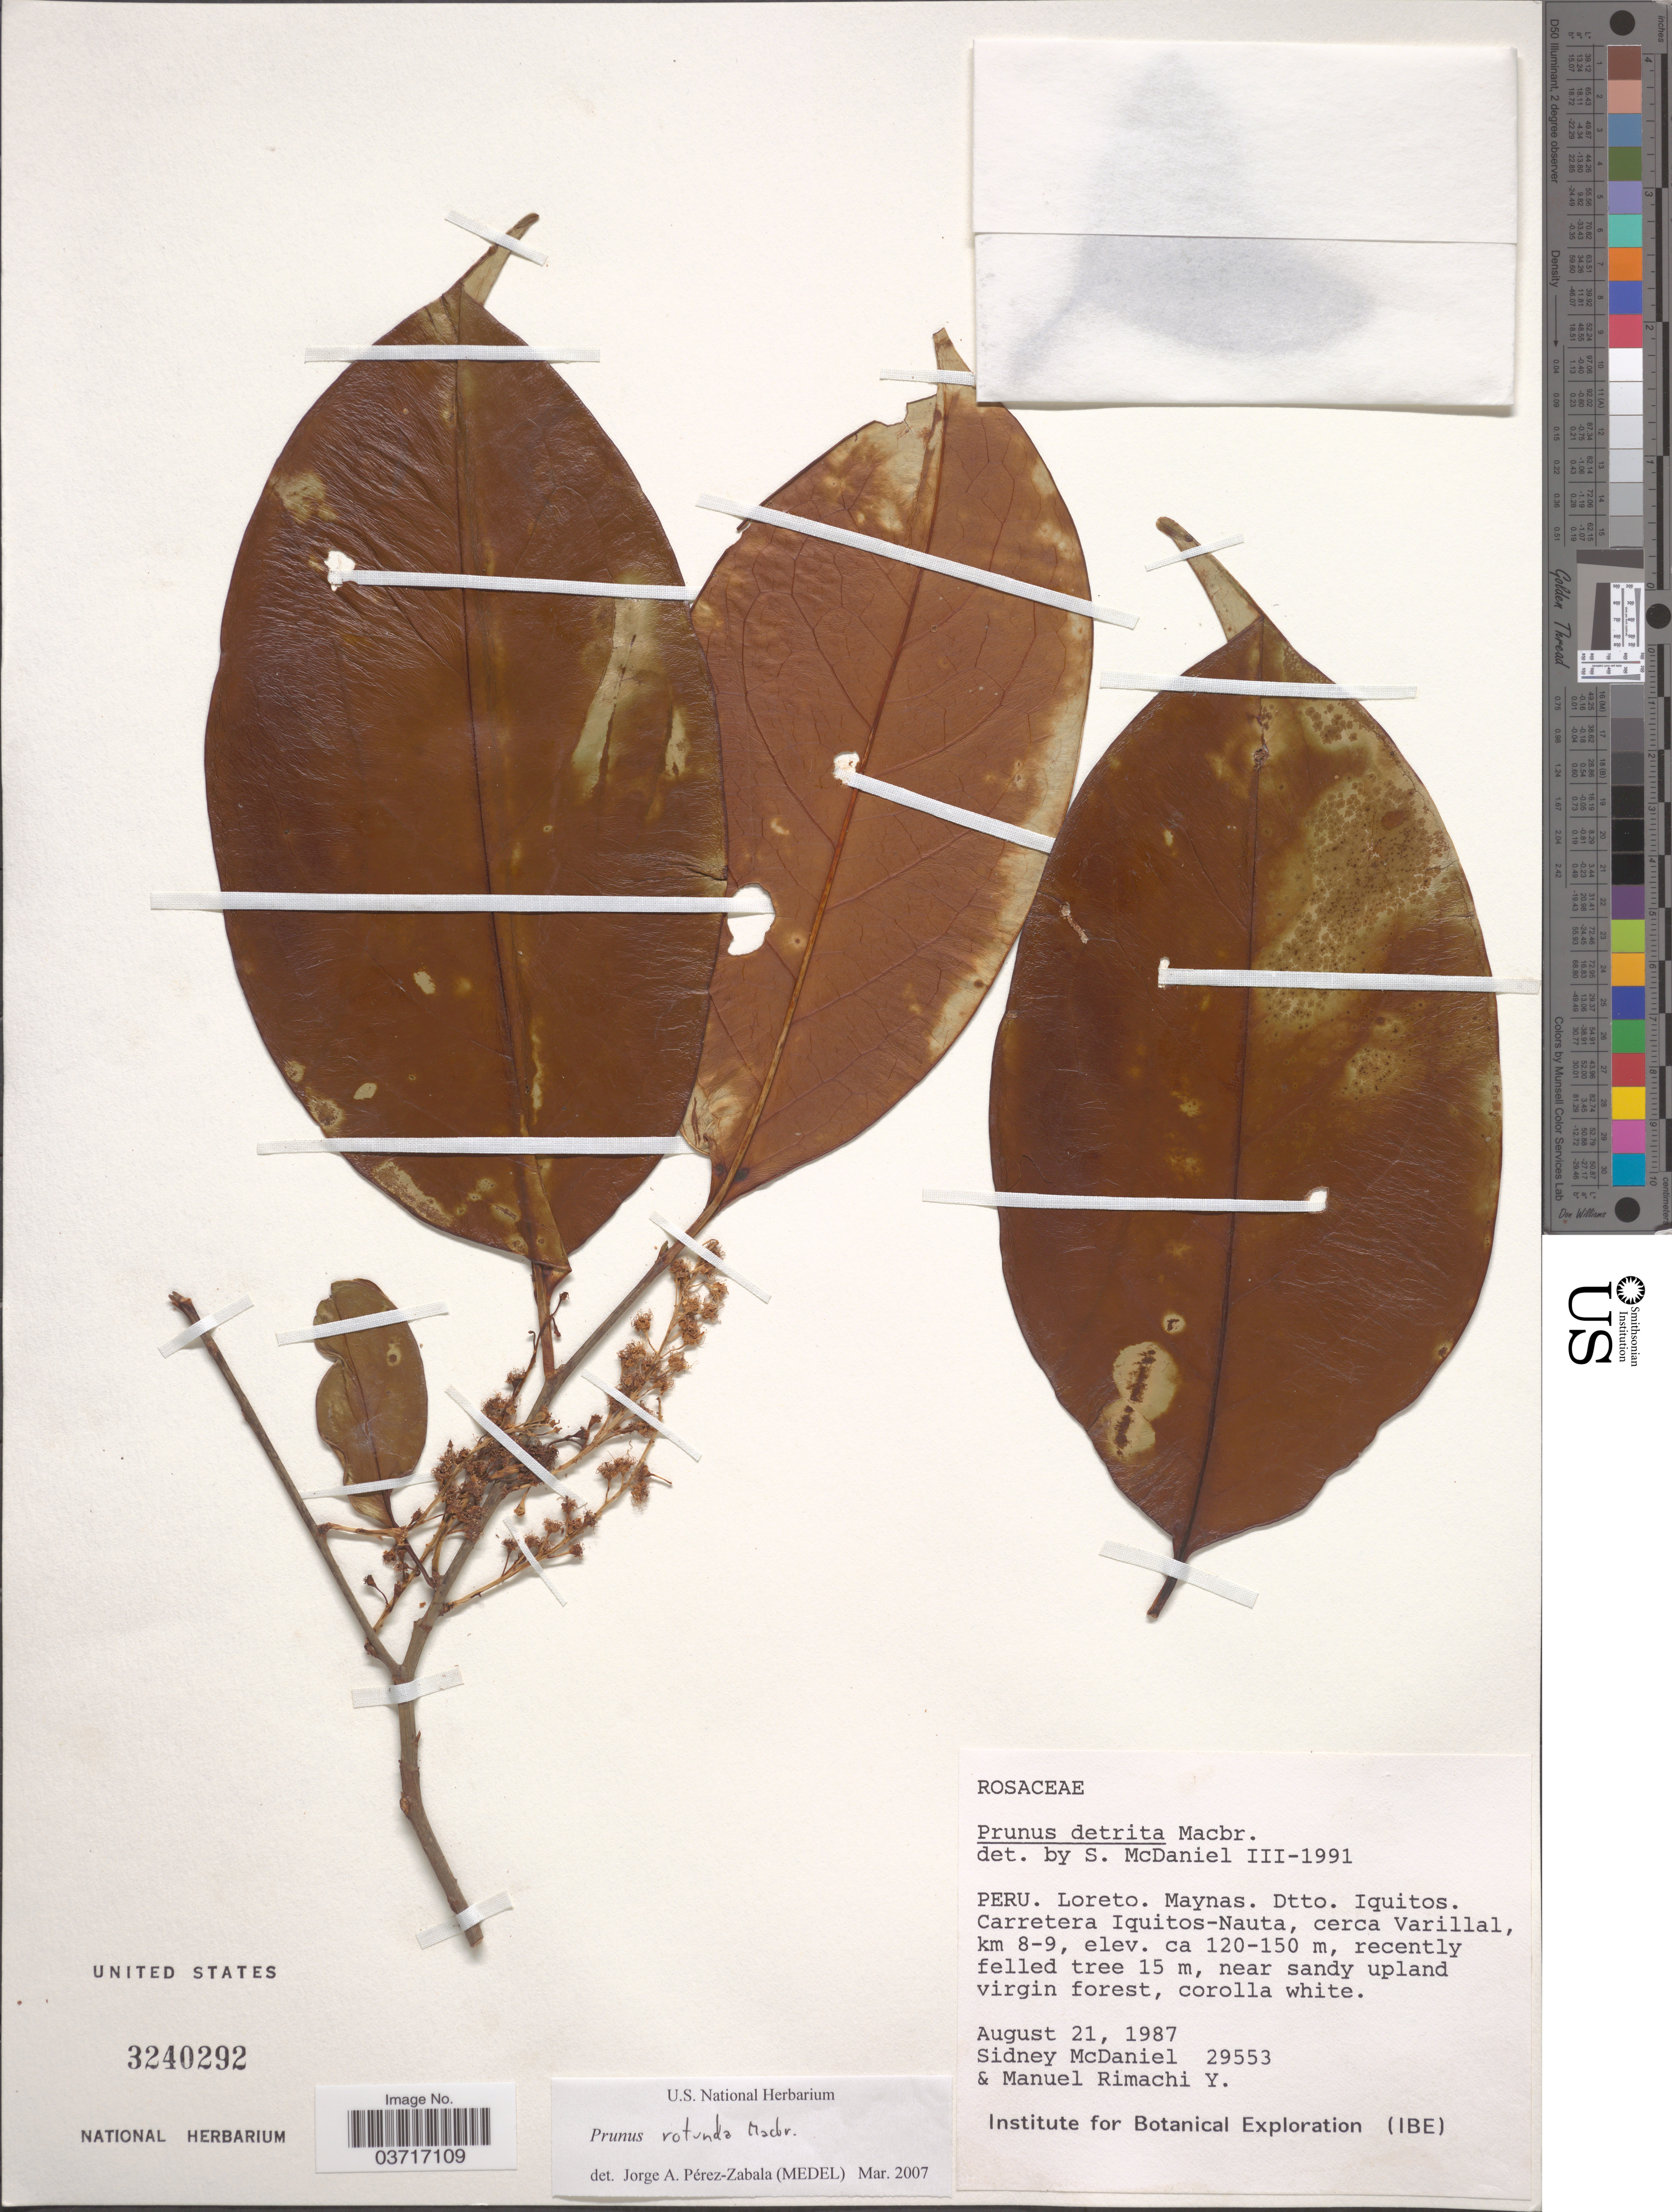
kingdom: Plantae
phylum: Tracheophyta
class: Magnoliopsida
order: Rosales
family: Rosaceae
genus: Prunus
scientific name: Prunus rotunda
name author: J.F. Macbr.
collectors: S. McDaniel & M. Rimachi Y.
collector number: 29553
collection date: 1987-08-21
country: Peru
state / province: Loreto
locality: Maynas. Dtto. Iquitos. Carretera Iquitos-Nauta, cerca Varillal, km 8-9.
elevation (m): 120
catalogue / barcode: US 3240292